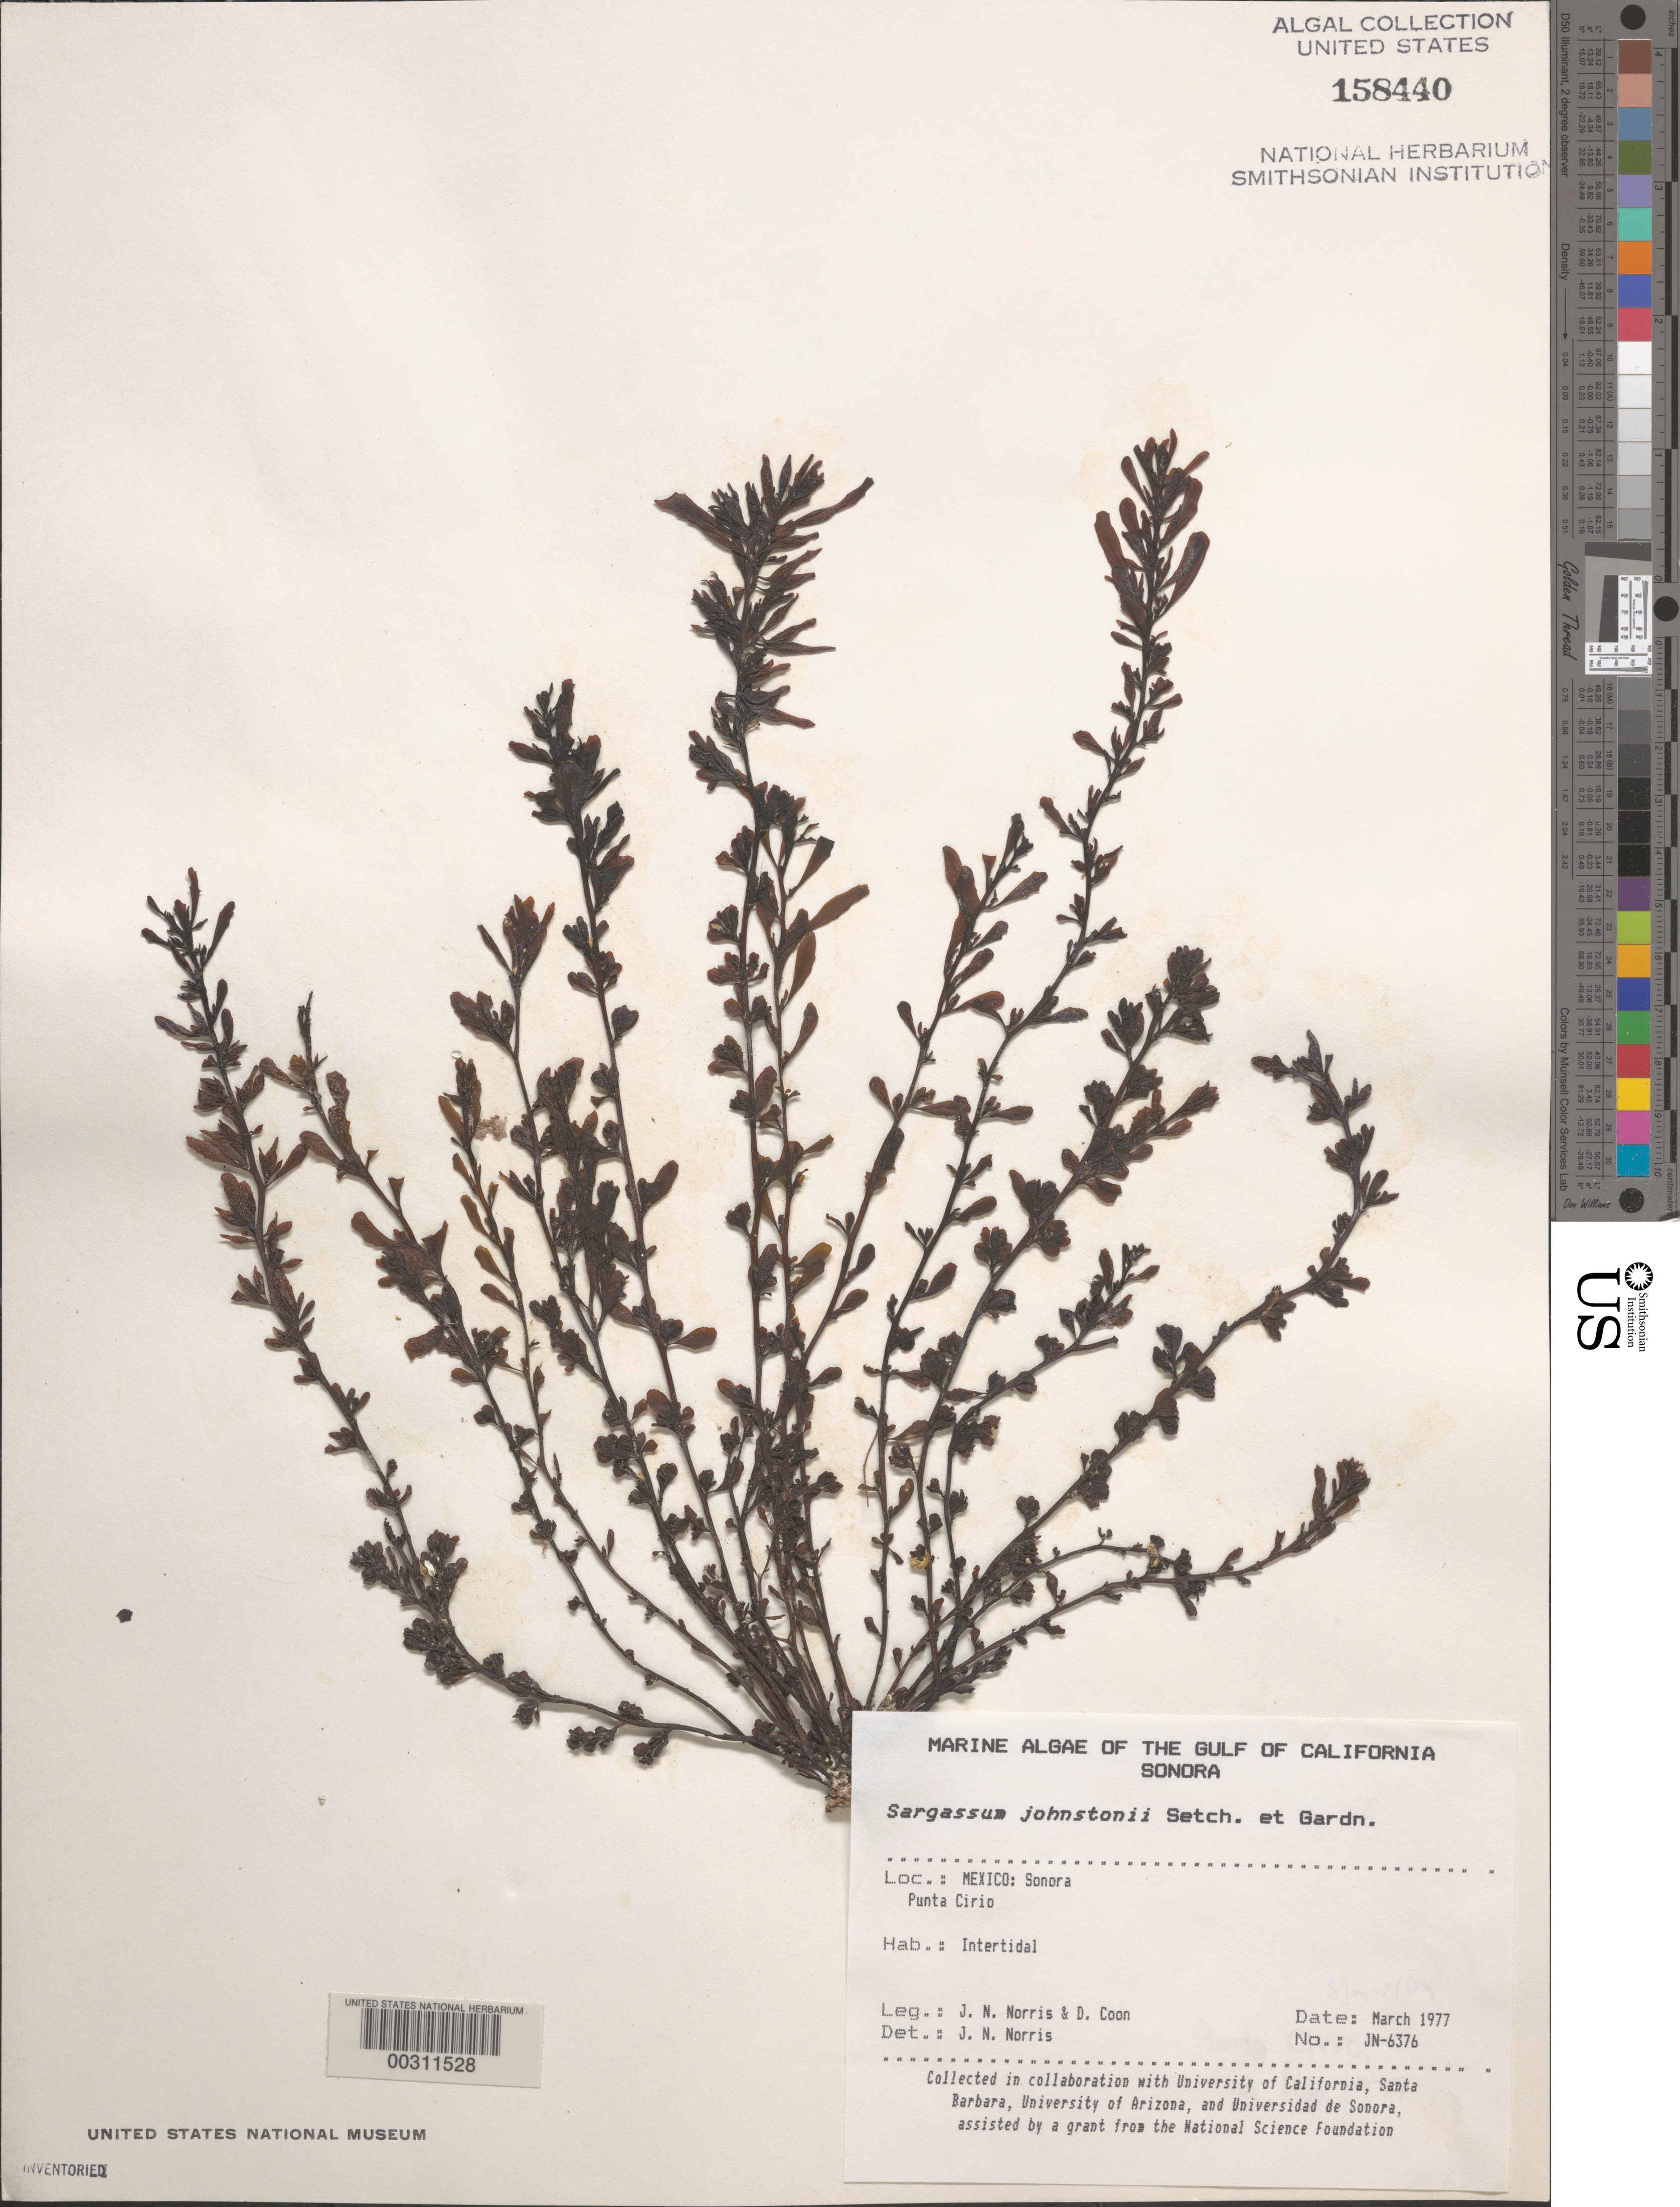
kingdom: Chromista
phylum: Ochrophyta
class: Phaeophyceae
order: Fucales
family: Sargassaceae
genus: Sargassum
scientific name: Sargassum johnstonii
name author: Setchell & N.L. Gardner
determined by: Norris, James N.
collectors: J. N. Norris & D. Coon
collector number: JN-6376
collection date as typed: Mar 1977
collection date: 1977-03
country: Mexico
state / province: Sonora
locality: Punta Cirio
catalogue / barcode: US 158440